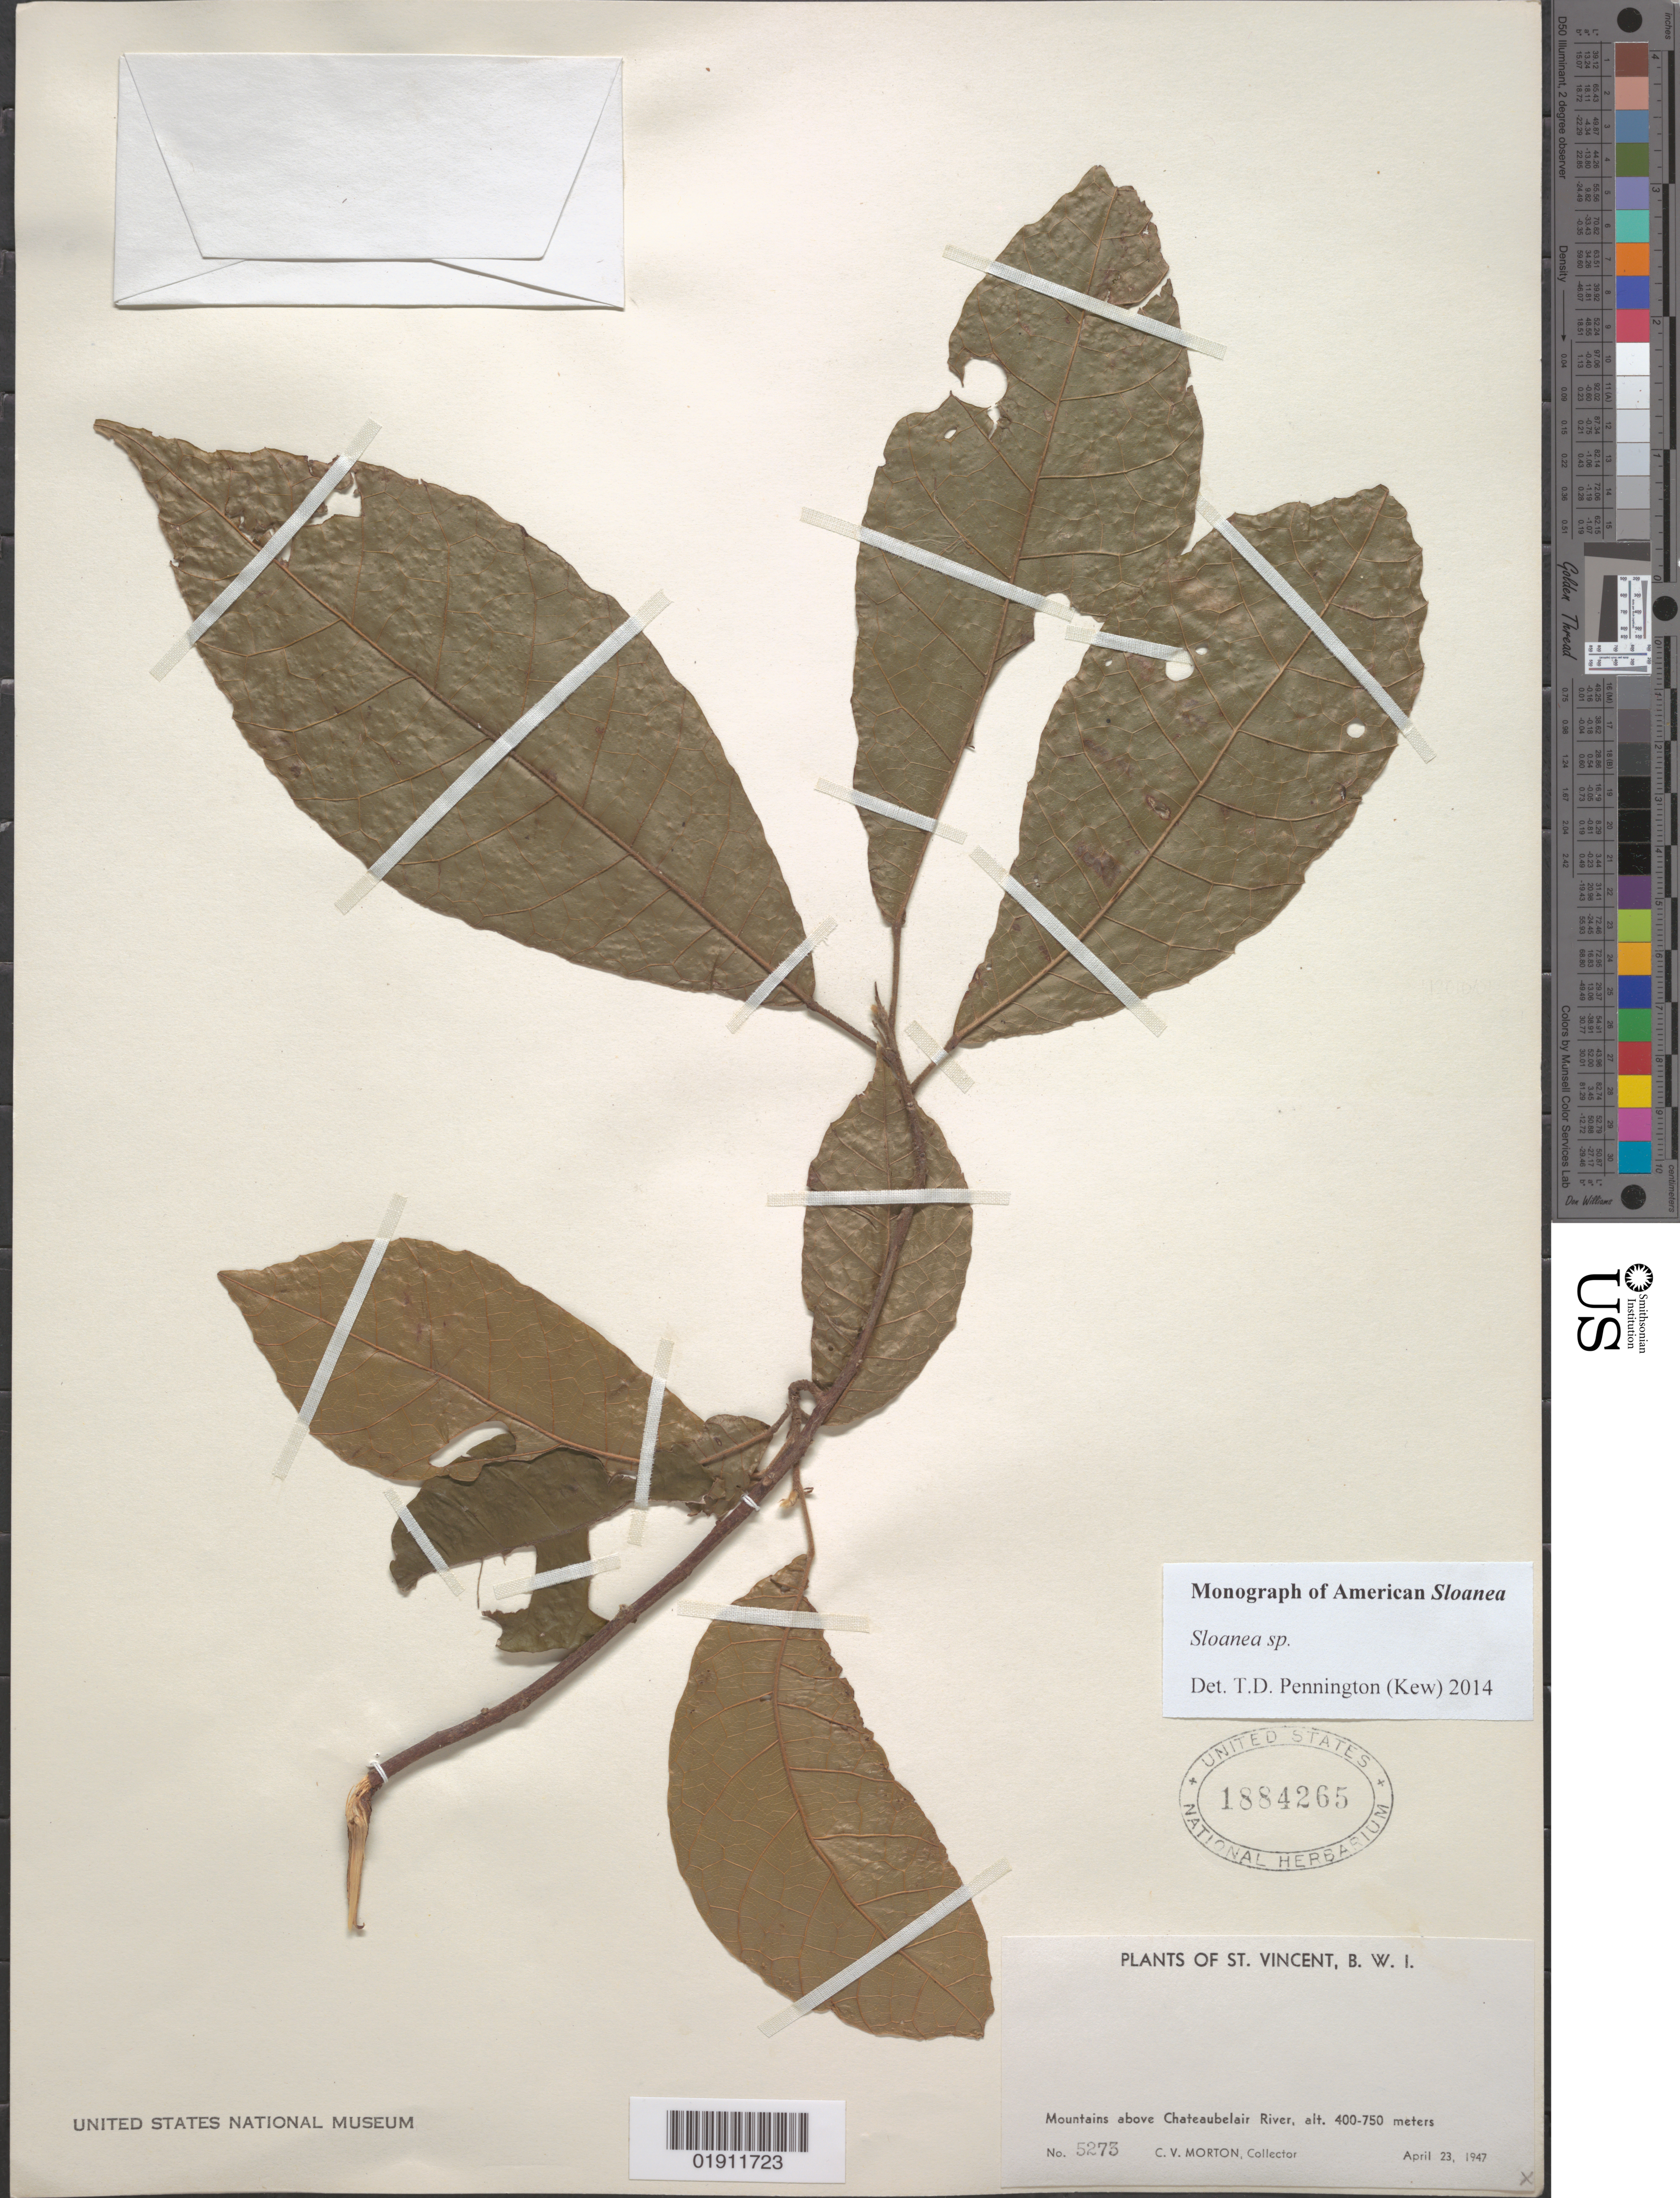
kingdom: Plantae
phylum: Tracheophyta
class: Magnoliopsida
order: Oxalidales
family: Elaeocarpaceae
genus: Sloanea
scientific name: Sloanea sp.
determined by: Pennington, T. D., (K)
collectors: C. V. Morton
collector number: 5273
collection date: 1947-04-23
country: St. Vincent - Grenadines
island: St. Vincent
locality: Chateaubelair River, mountains above river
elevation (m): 400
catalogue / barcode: US 1884265